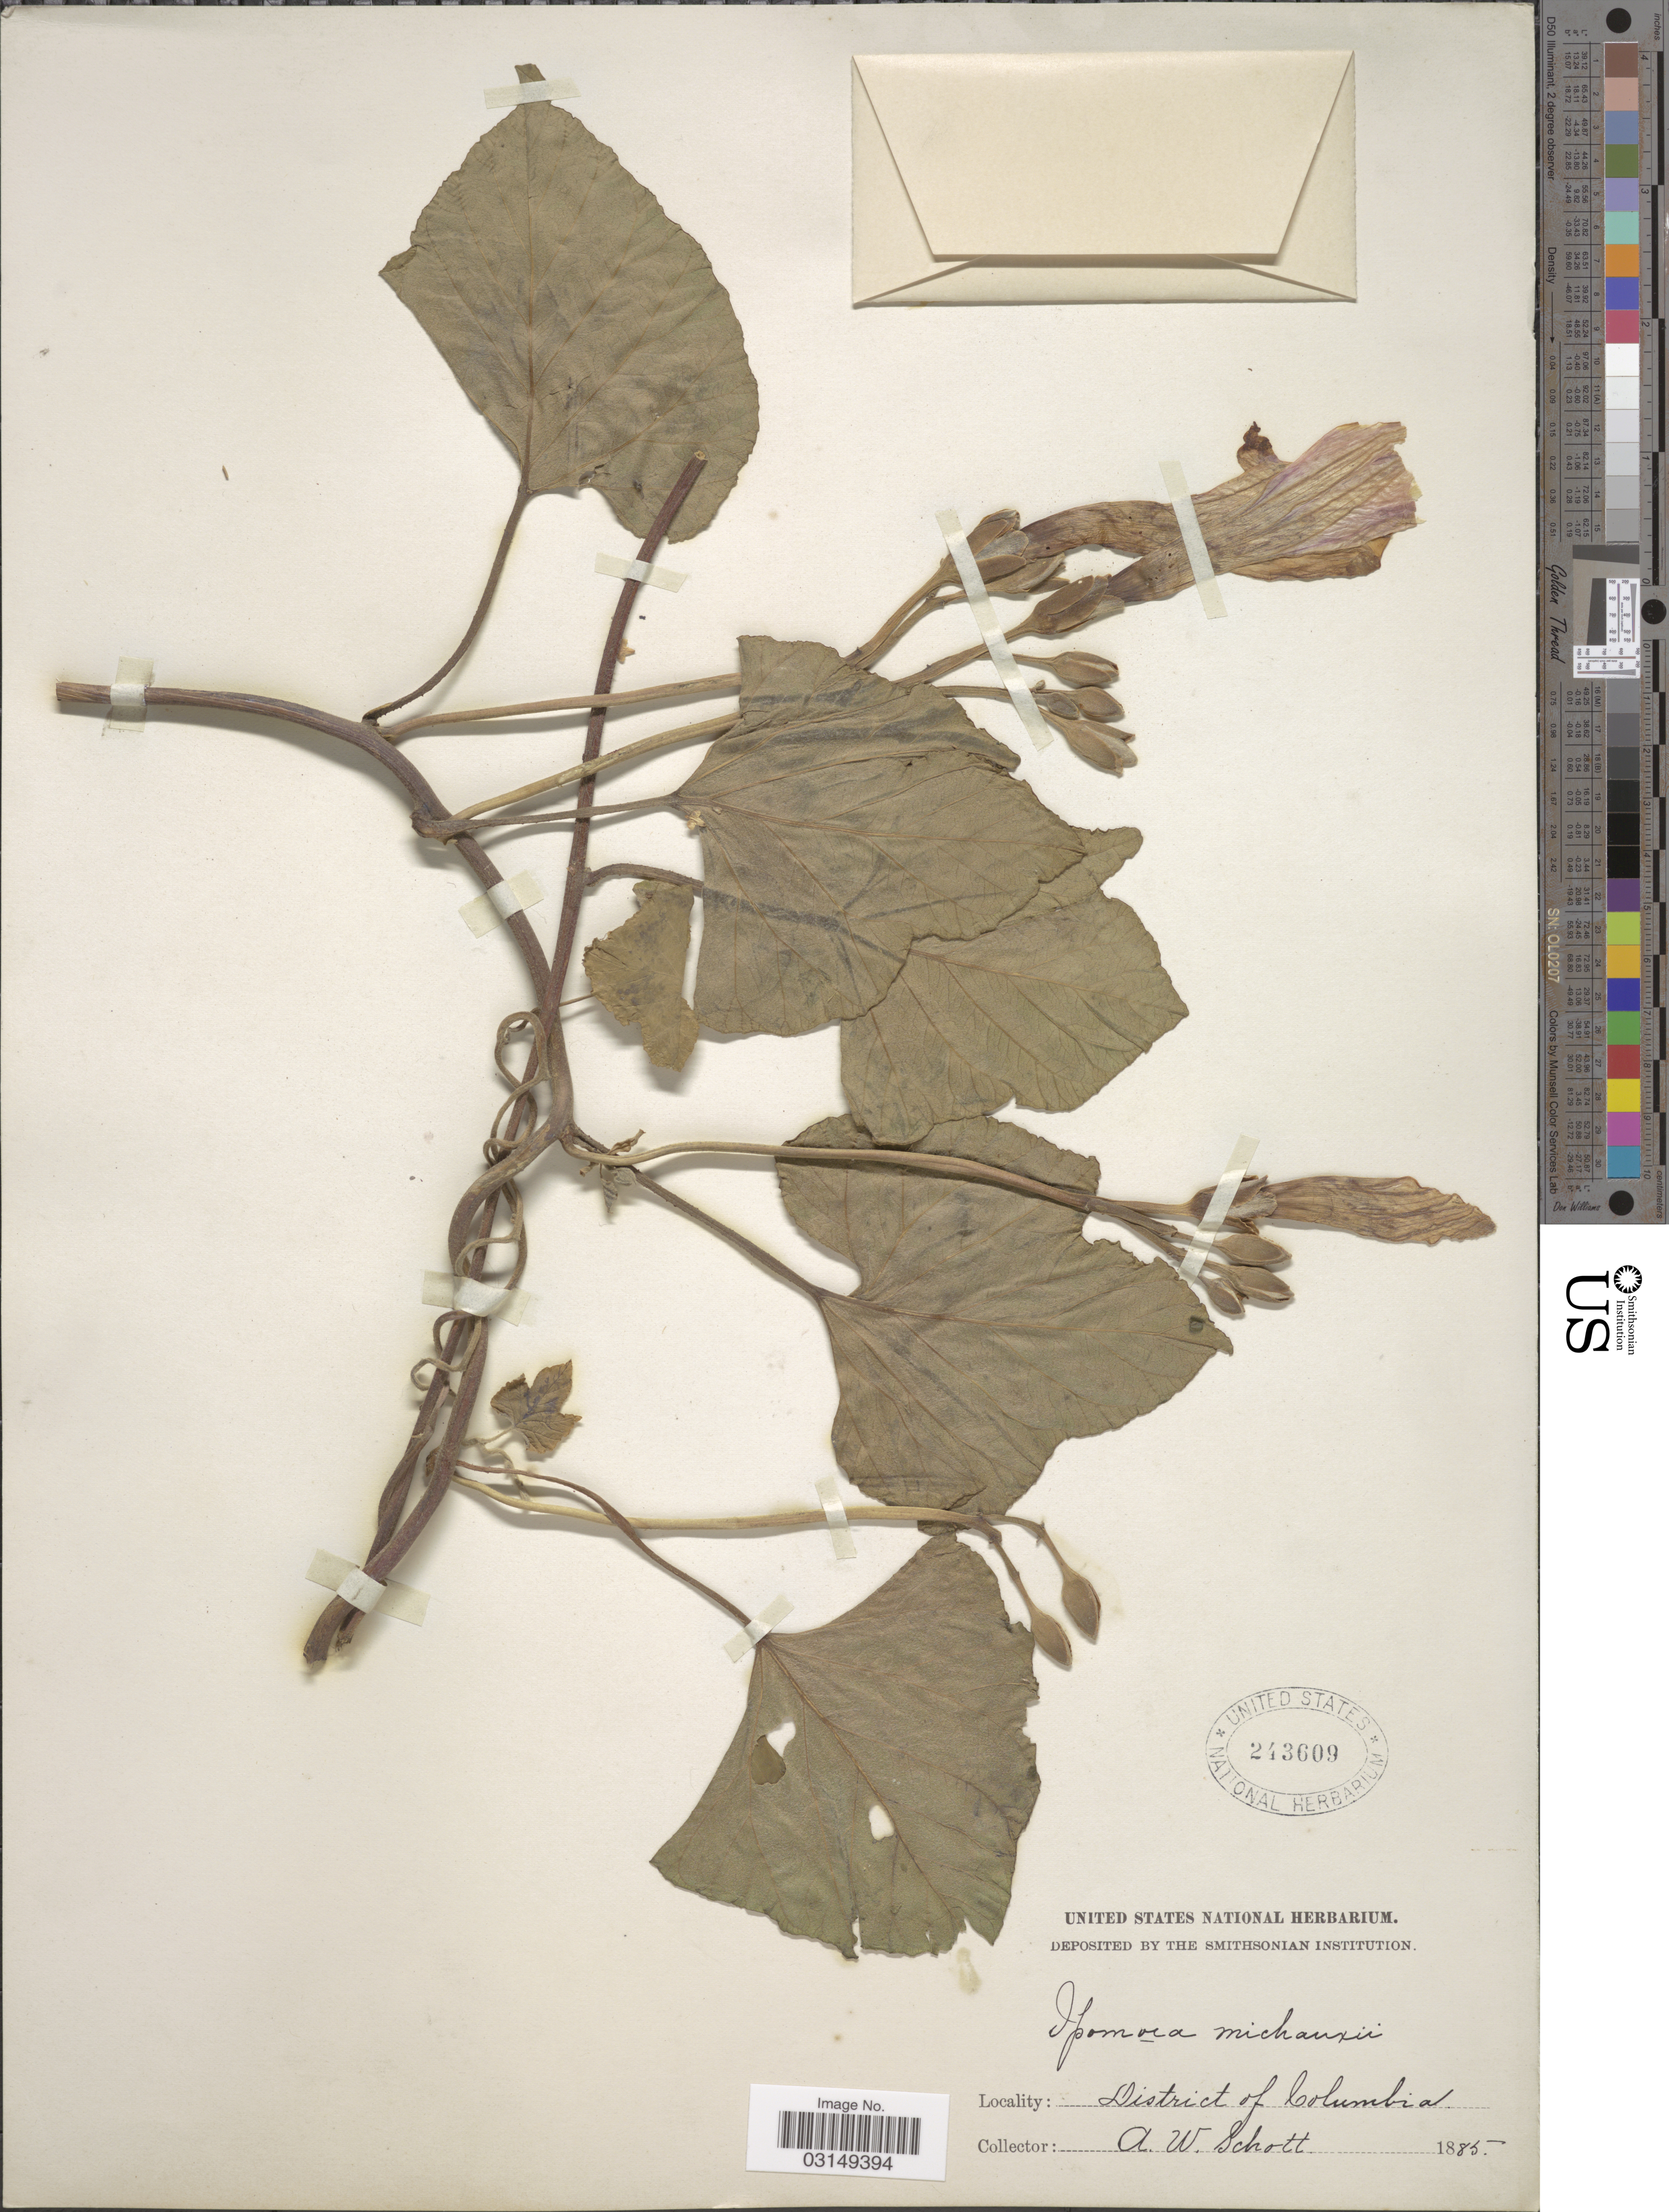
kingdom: Plantae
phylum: Tracheophyta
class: Magnoliopsida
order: Solanales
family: Convolvulaceae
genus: Ipomoea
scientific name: Ipomoea macrorhiza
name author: Michx.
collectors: A. W. Schott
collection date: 1885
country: United States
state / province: District of Columbia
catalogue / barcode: US 243609